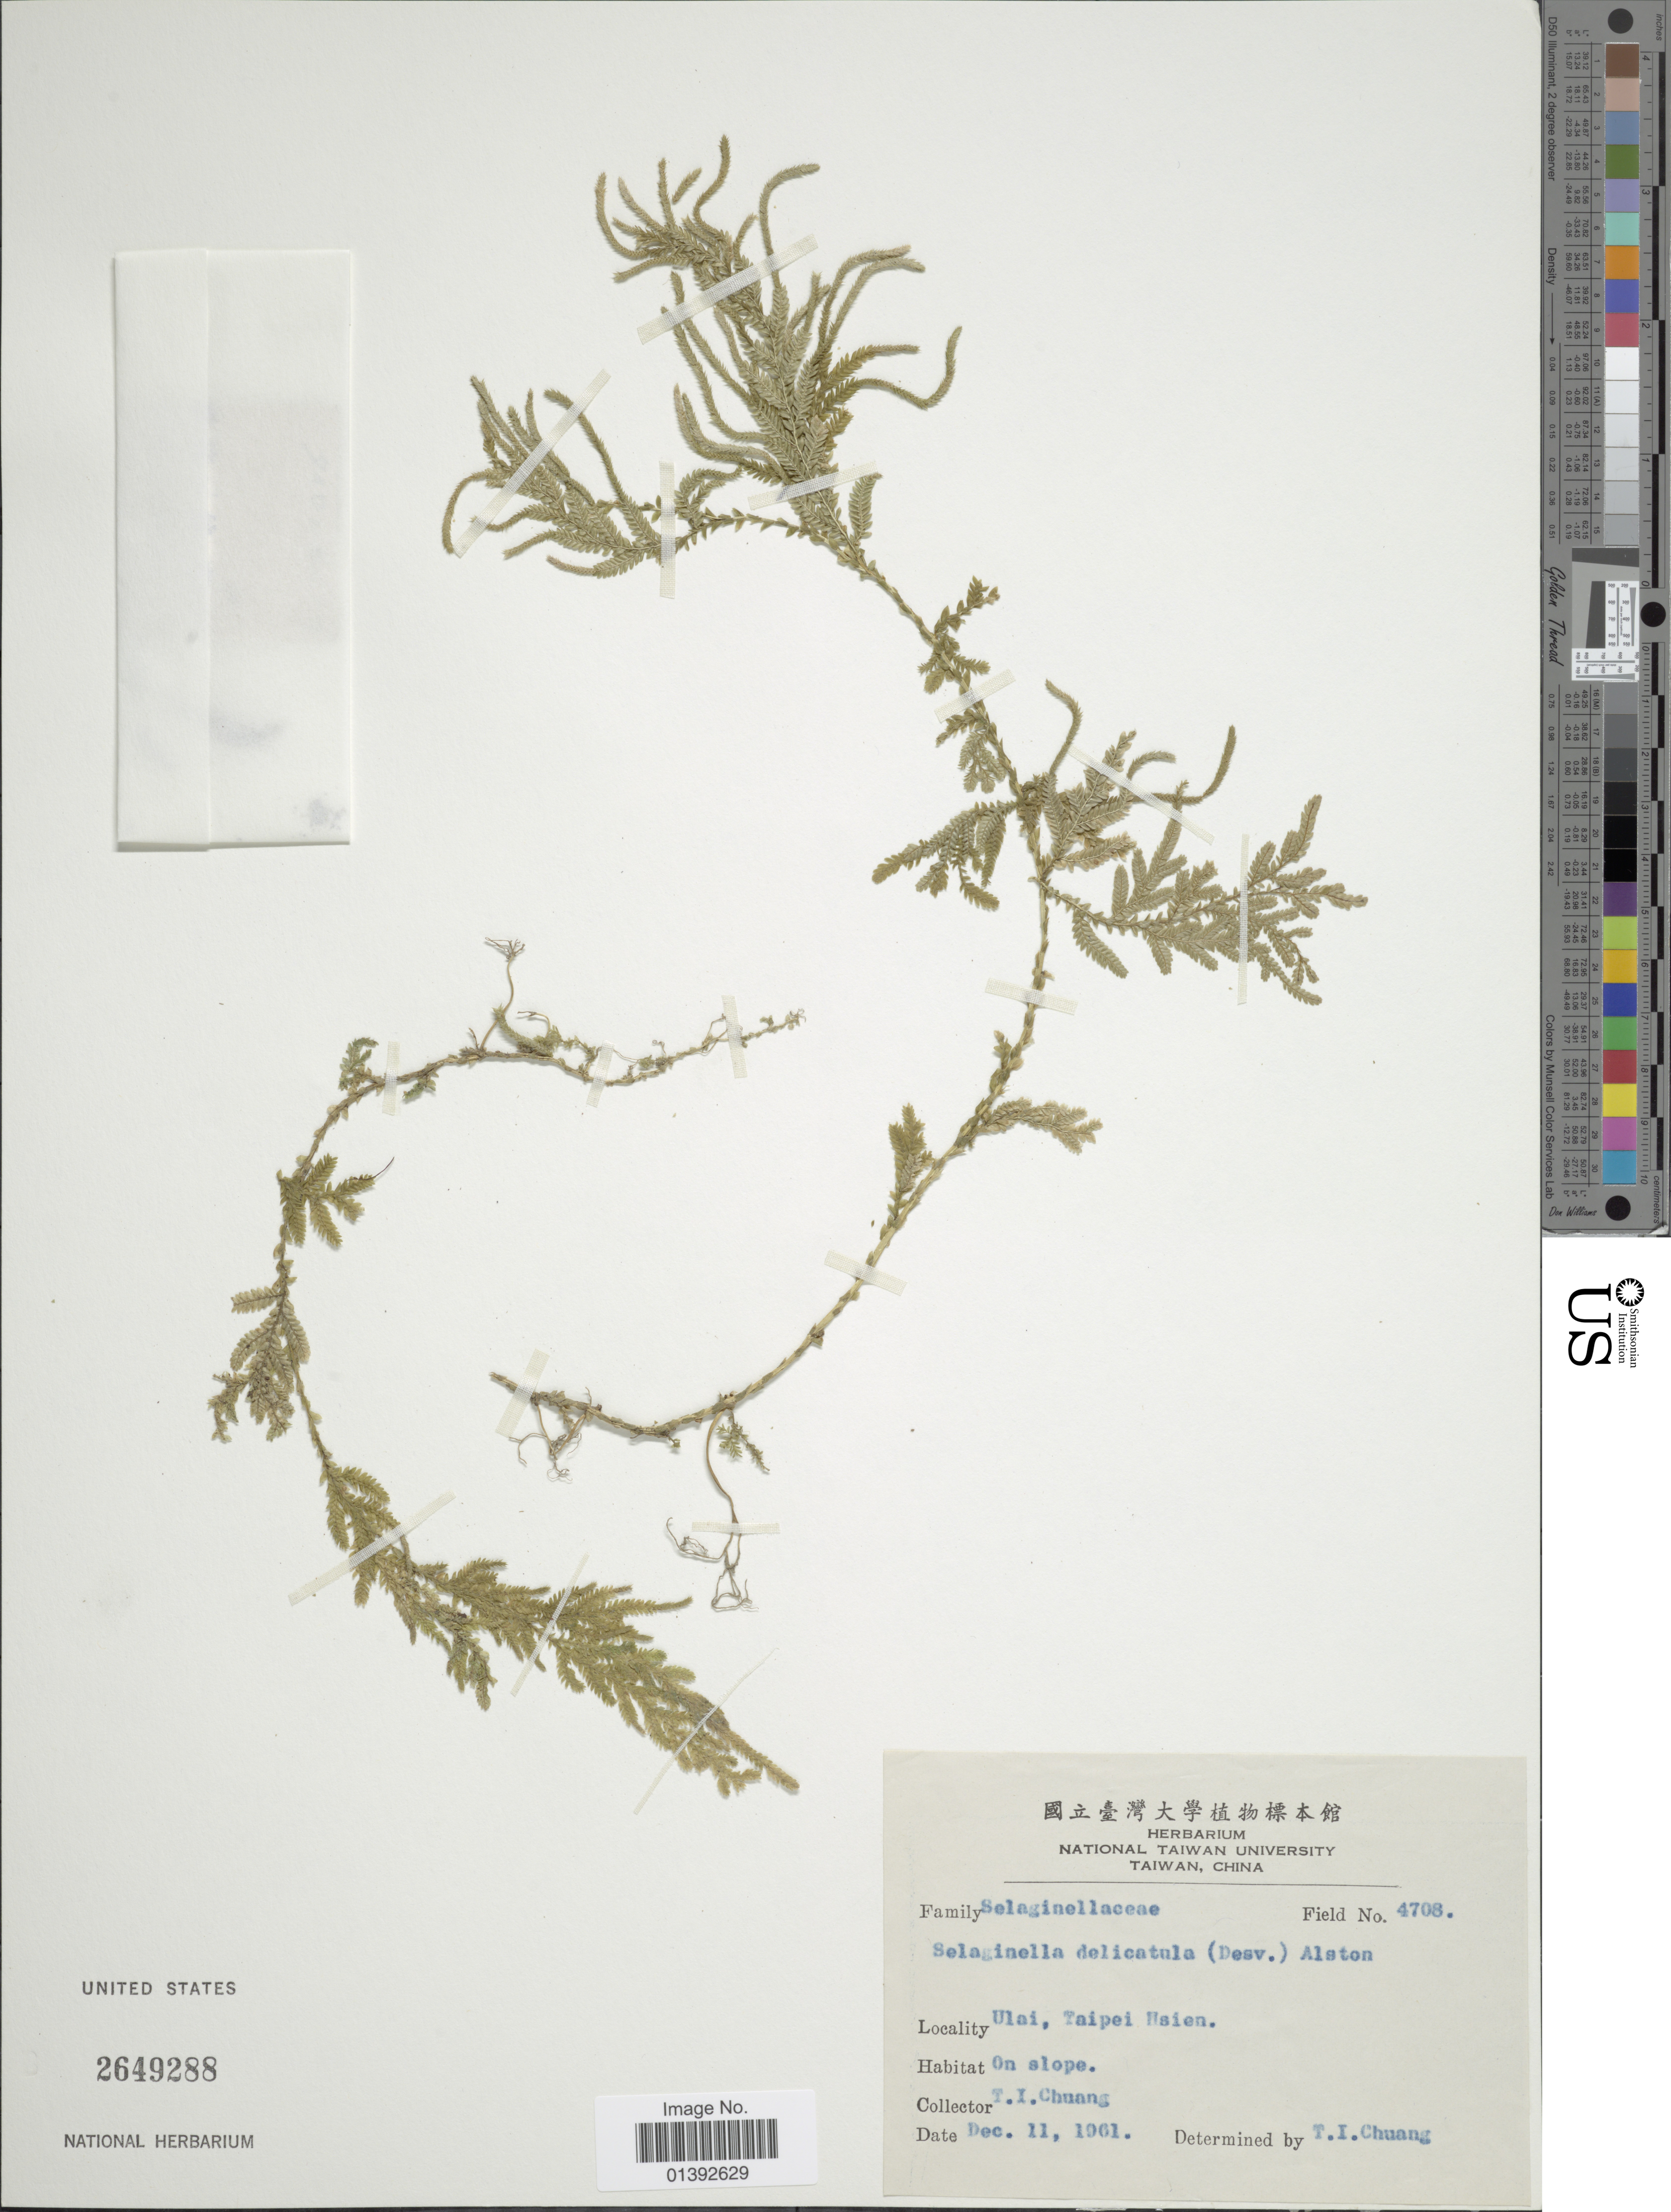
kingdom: Plantae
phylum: Tracheophyta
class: Lycopodiopsida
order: Selaginellales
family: Selaginellaceae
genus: Selaginella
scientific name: Selaginella delicatula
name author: (Desv.) Alston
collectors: T. Chuang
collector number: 4708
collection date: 1961-12-11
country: Taiwan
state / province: Taipei City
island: Taiwan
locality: Ulai, Taipei Hsien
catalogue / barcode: US 2649288